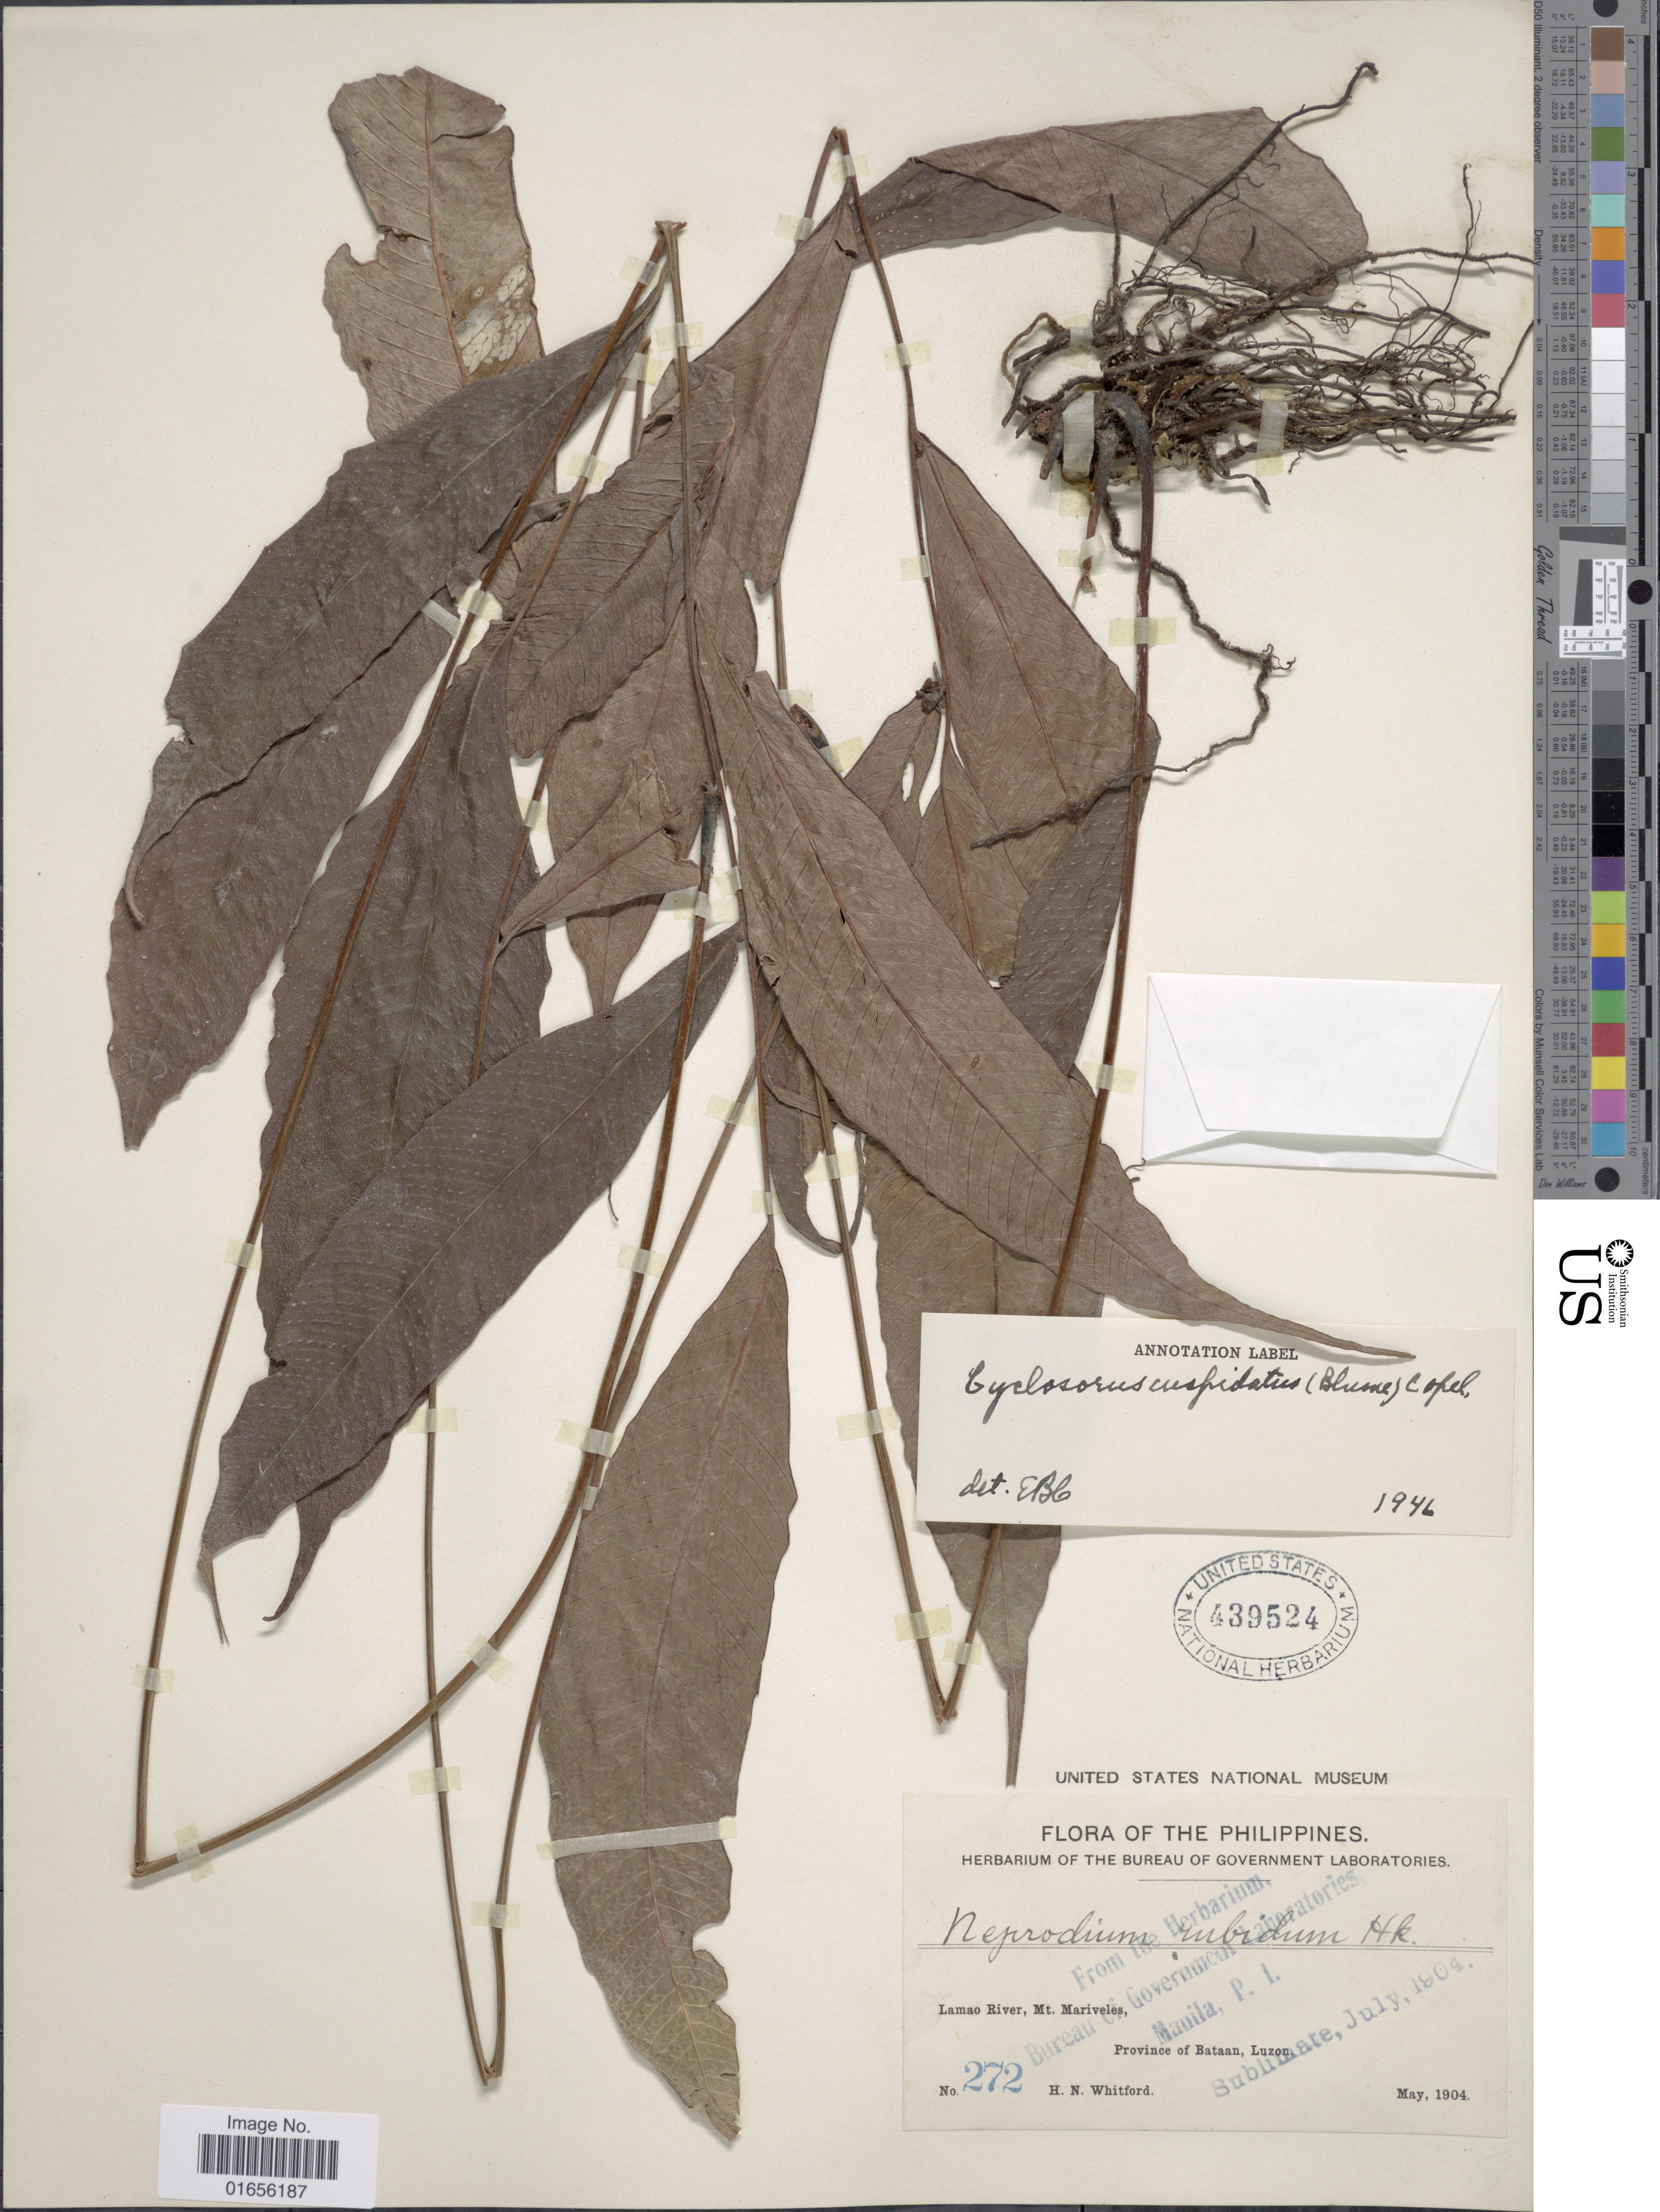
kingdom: Plantae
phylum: Tracheophyta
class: Polypodiopsida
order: Polypodiales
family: Thelypteridaceae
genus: Pronephrium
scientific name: Pronephrium cuspidatum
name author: (Blume) Holttum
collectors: H. N. Whitford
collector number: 272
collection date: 1904-05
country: Philippines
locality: The Philippines, Lamao River, Mt. Mariveles, Province of Bataan, Luzon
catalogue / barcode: US 439524